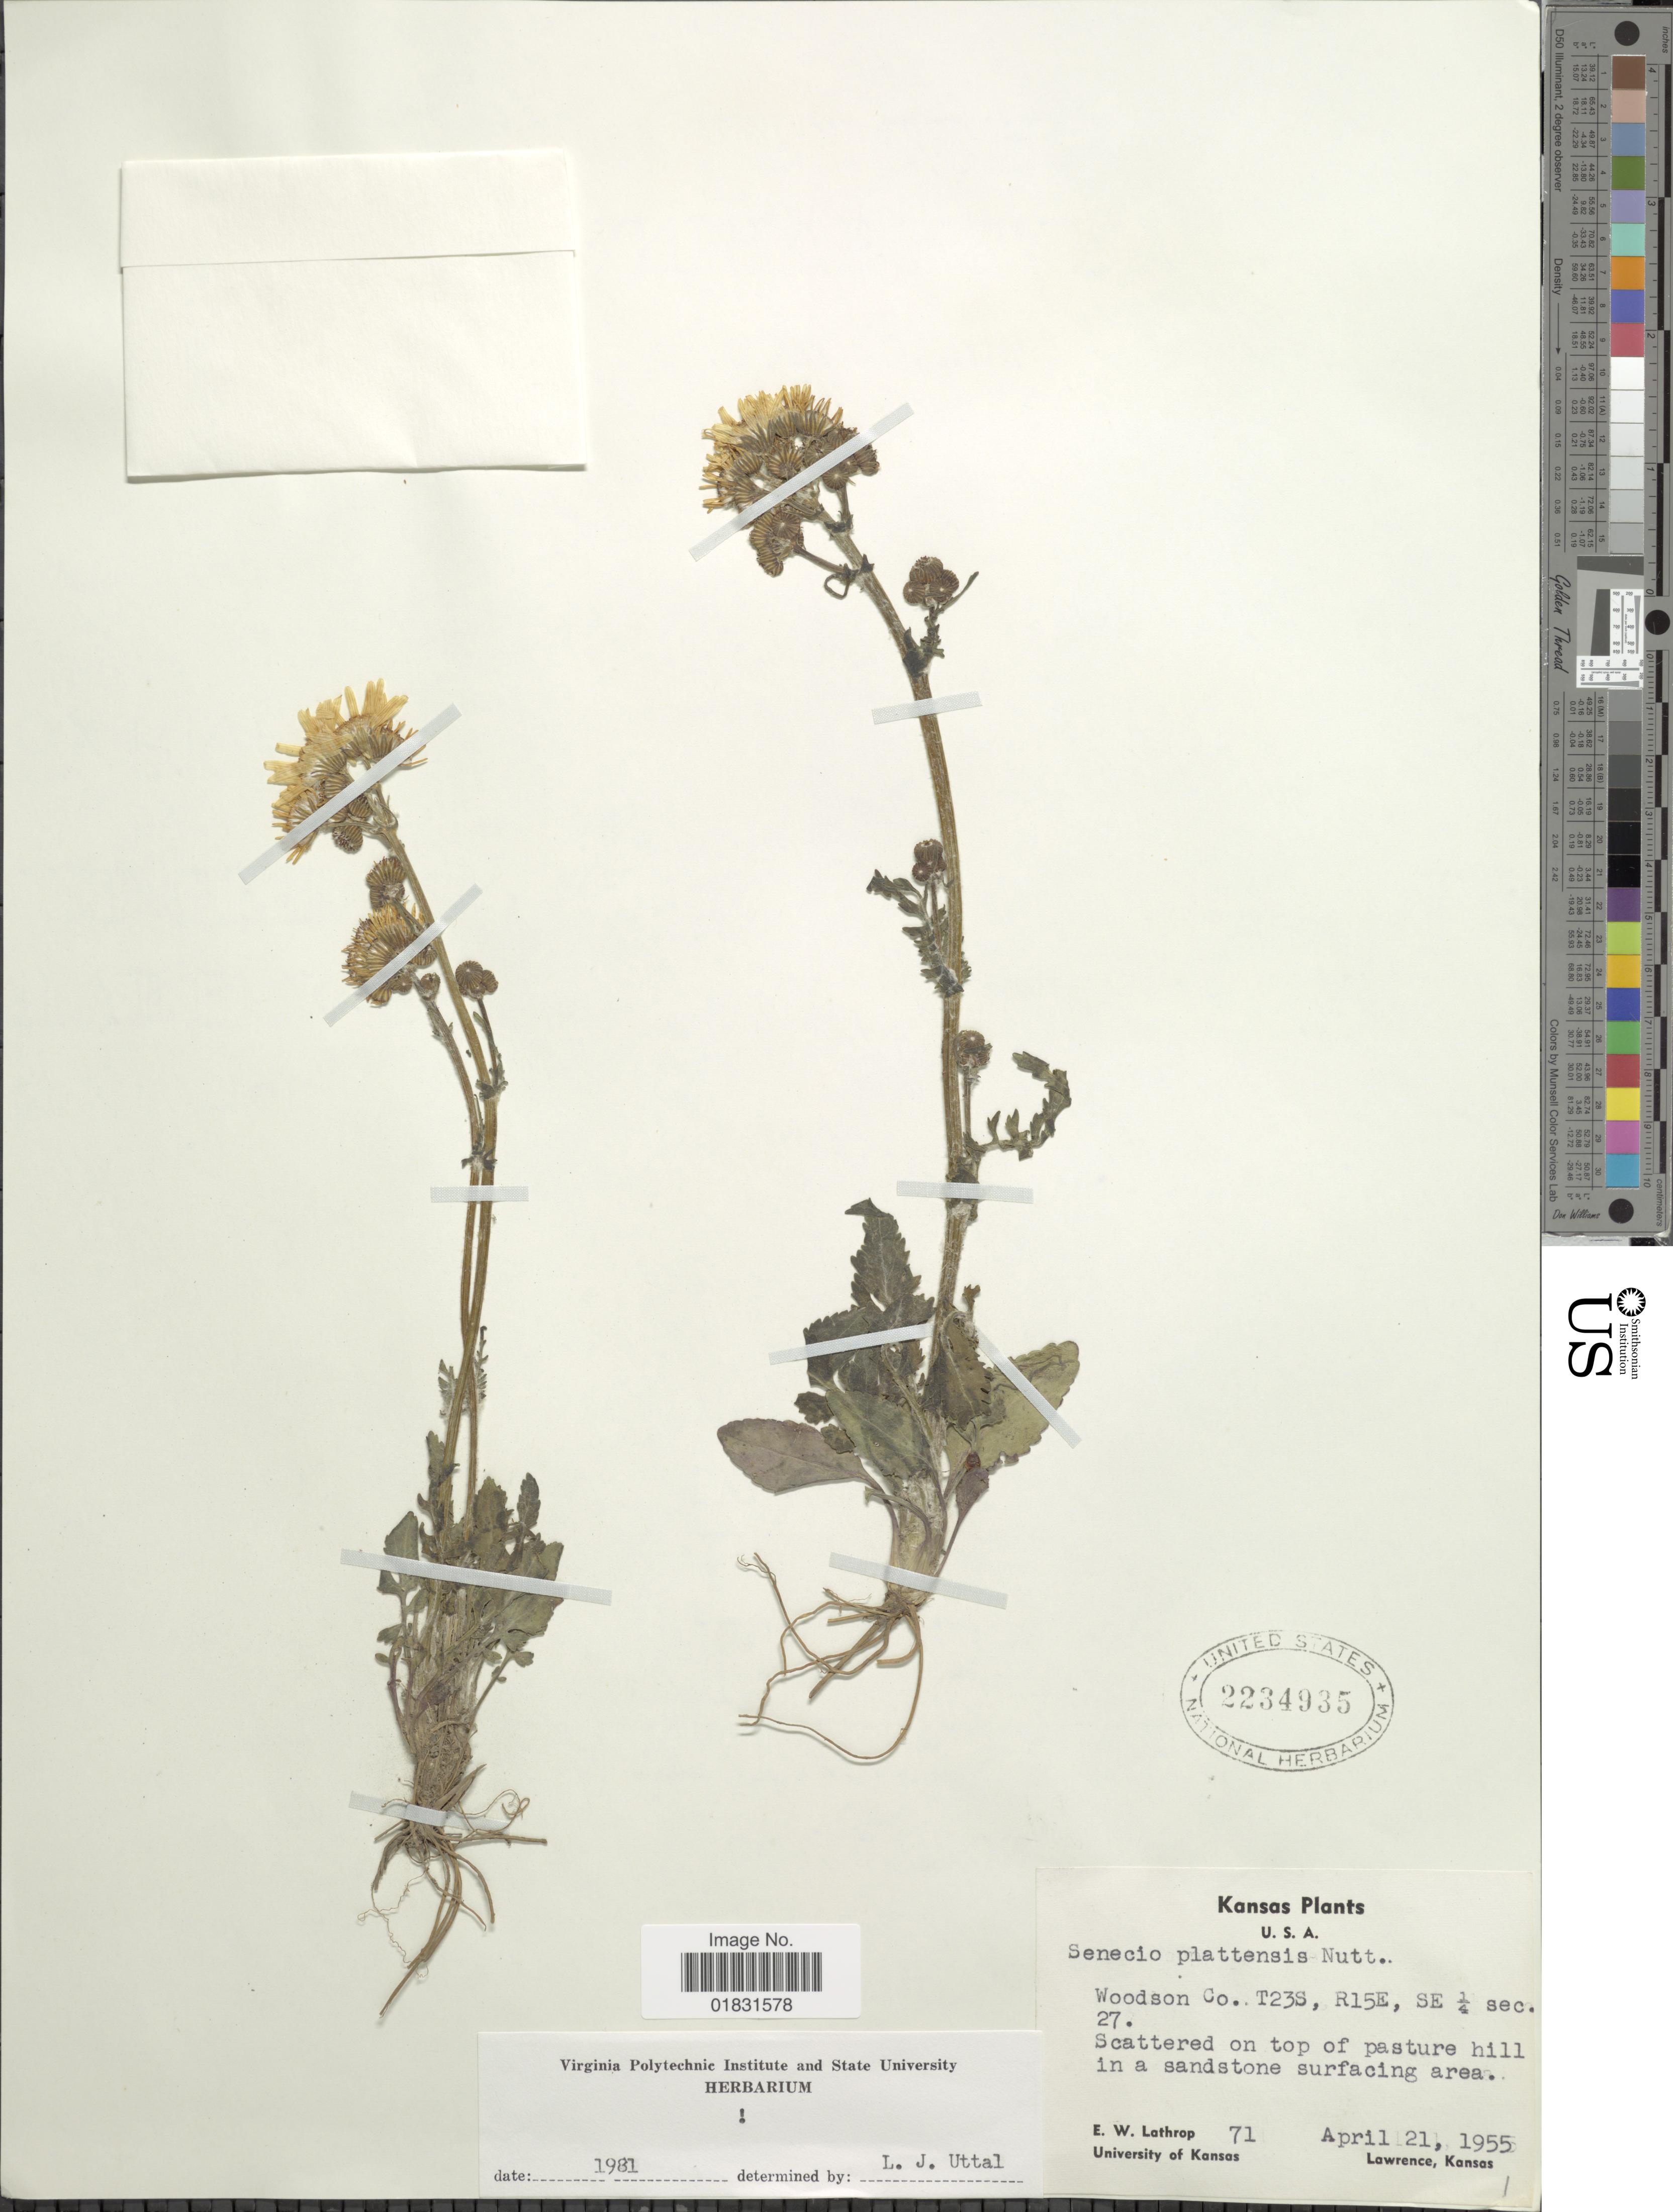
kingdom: Plantae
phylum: Tracheophyta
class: Magnoliopsida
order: Asterales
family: Asteraceae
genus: Packera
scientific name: Packera plattensis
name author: W.A. Weber & Á. Löve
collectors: E. W. Lathrop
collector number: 71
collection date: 1955-04-21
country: United States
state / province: Kansas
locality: Woodson Co. T23S, R15E, SE ¼ sec. 27, Scattered on top of pasture hill in a sandstone surfacing area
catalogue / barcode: US 2234935